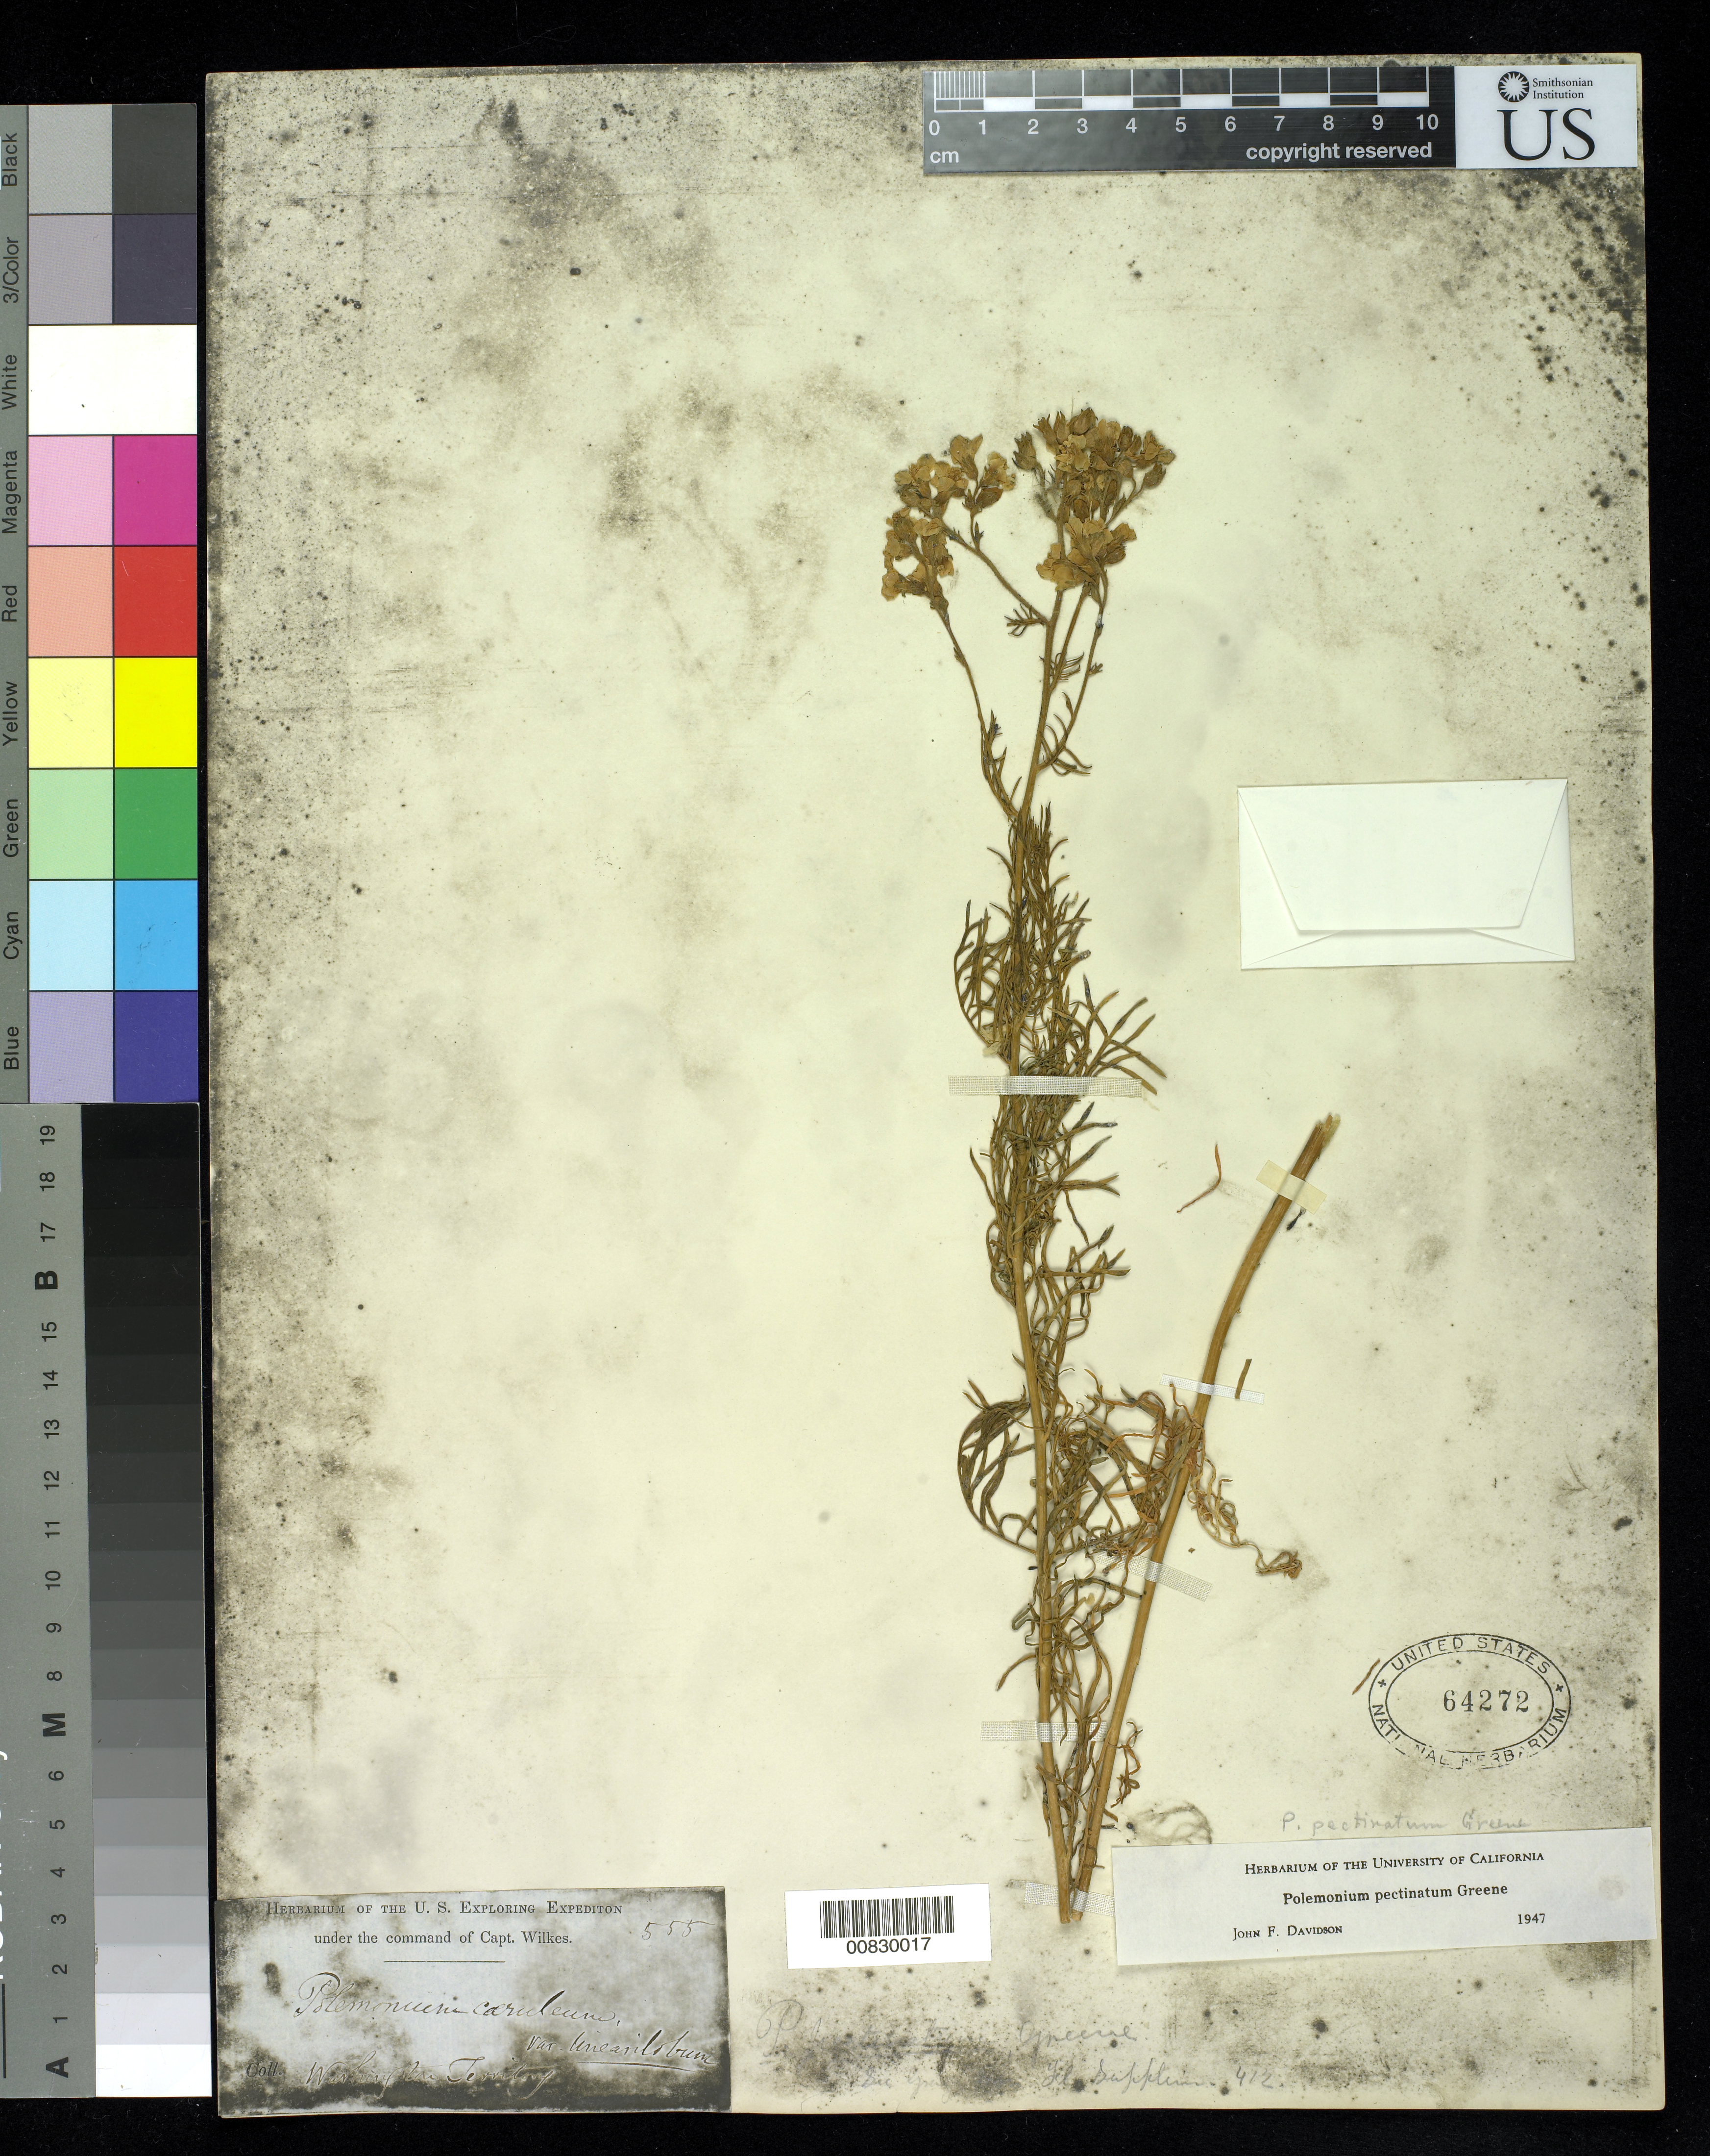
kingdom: Plantae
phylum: Tracheophyta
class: Magnoliopsida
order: Ericales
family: Polemoniaceae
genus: Polemonium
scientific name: Polemonium pectinatum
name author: Greene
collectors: Wilkes Explor. Exped.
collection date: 1838/1842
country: United States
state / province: Washington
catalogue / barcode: US 64272